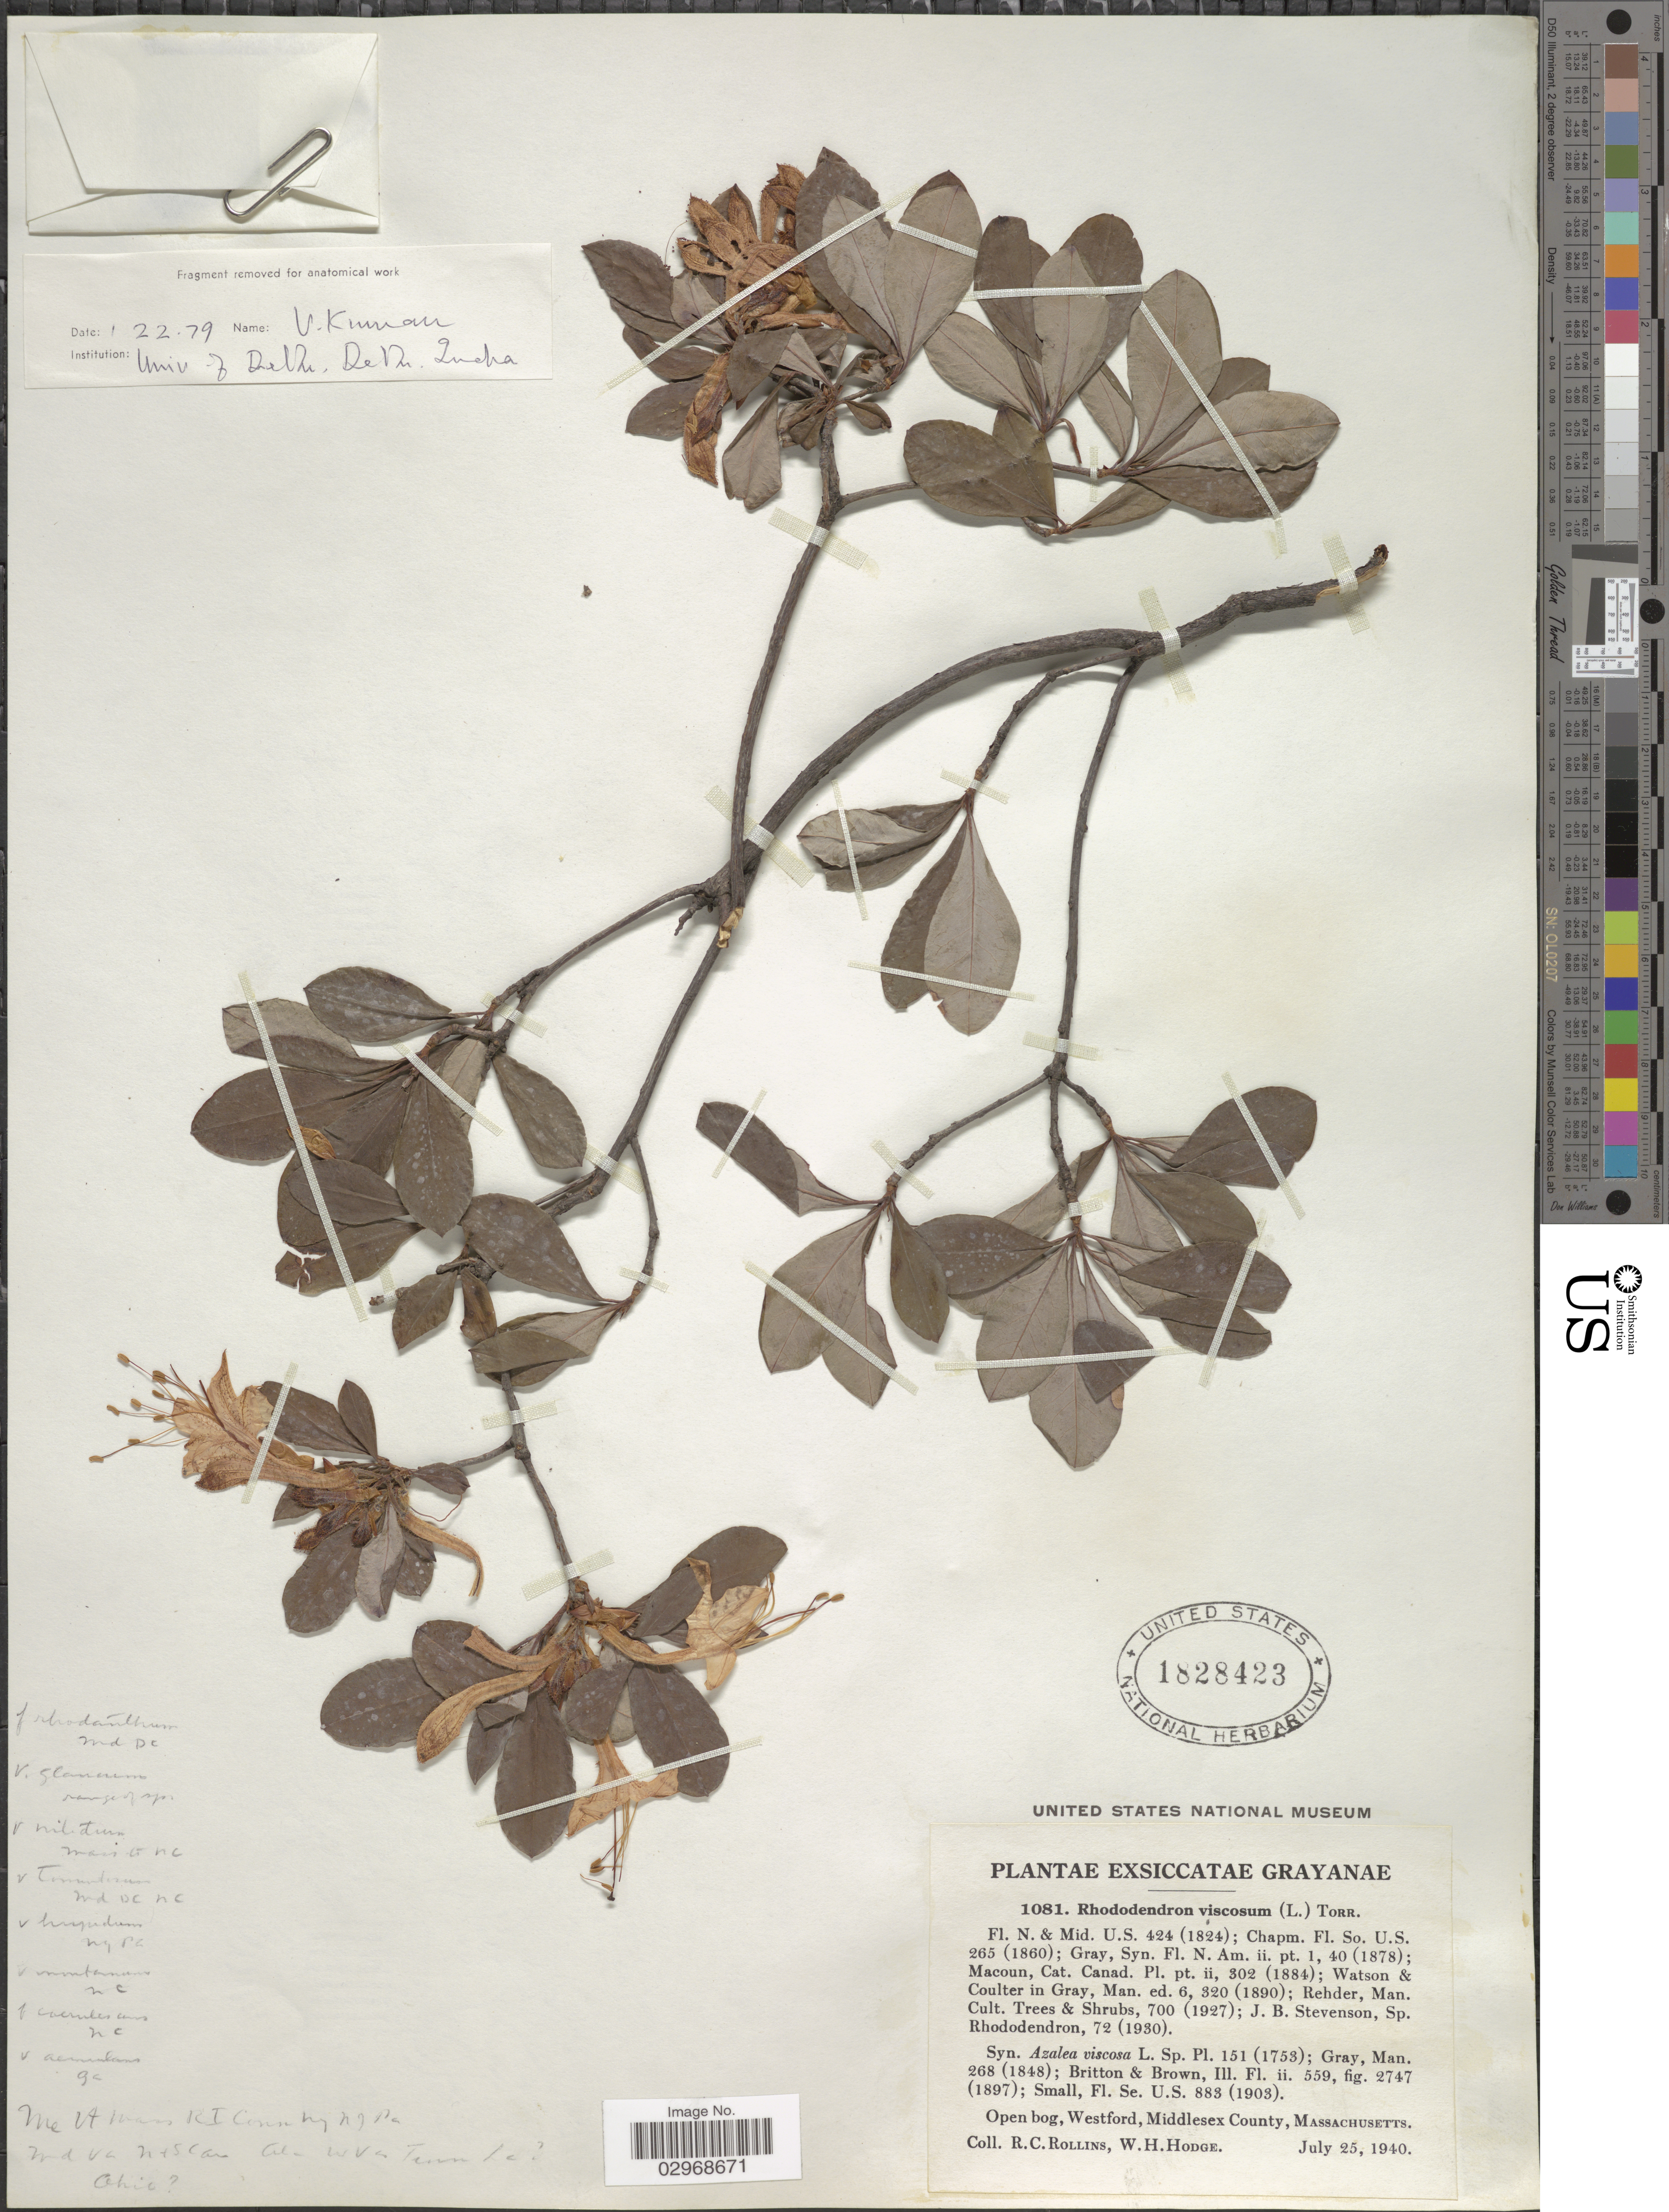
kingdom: Plantae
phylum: Tracheophyta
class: Magnoliopsida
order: Ericales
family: Ericaceae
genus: Rhododendron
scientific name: Rhododendron viscosum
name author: (L.) Torr.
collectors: R. C. Rollins & W. Hodge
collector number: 1081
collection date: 1940-07-25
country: United States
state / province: Massachusetts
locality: Open Bog, Westford, Middlesex County.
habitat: open bog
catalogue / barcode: US 1828423